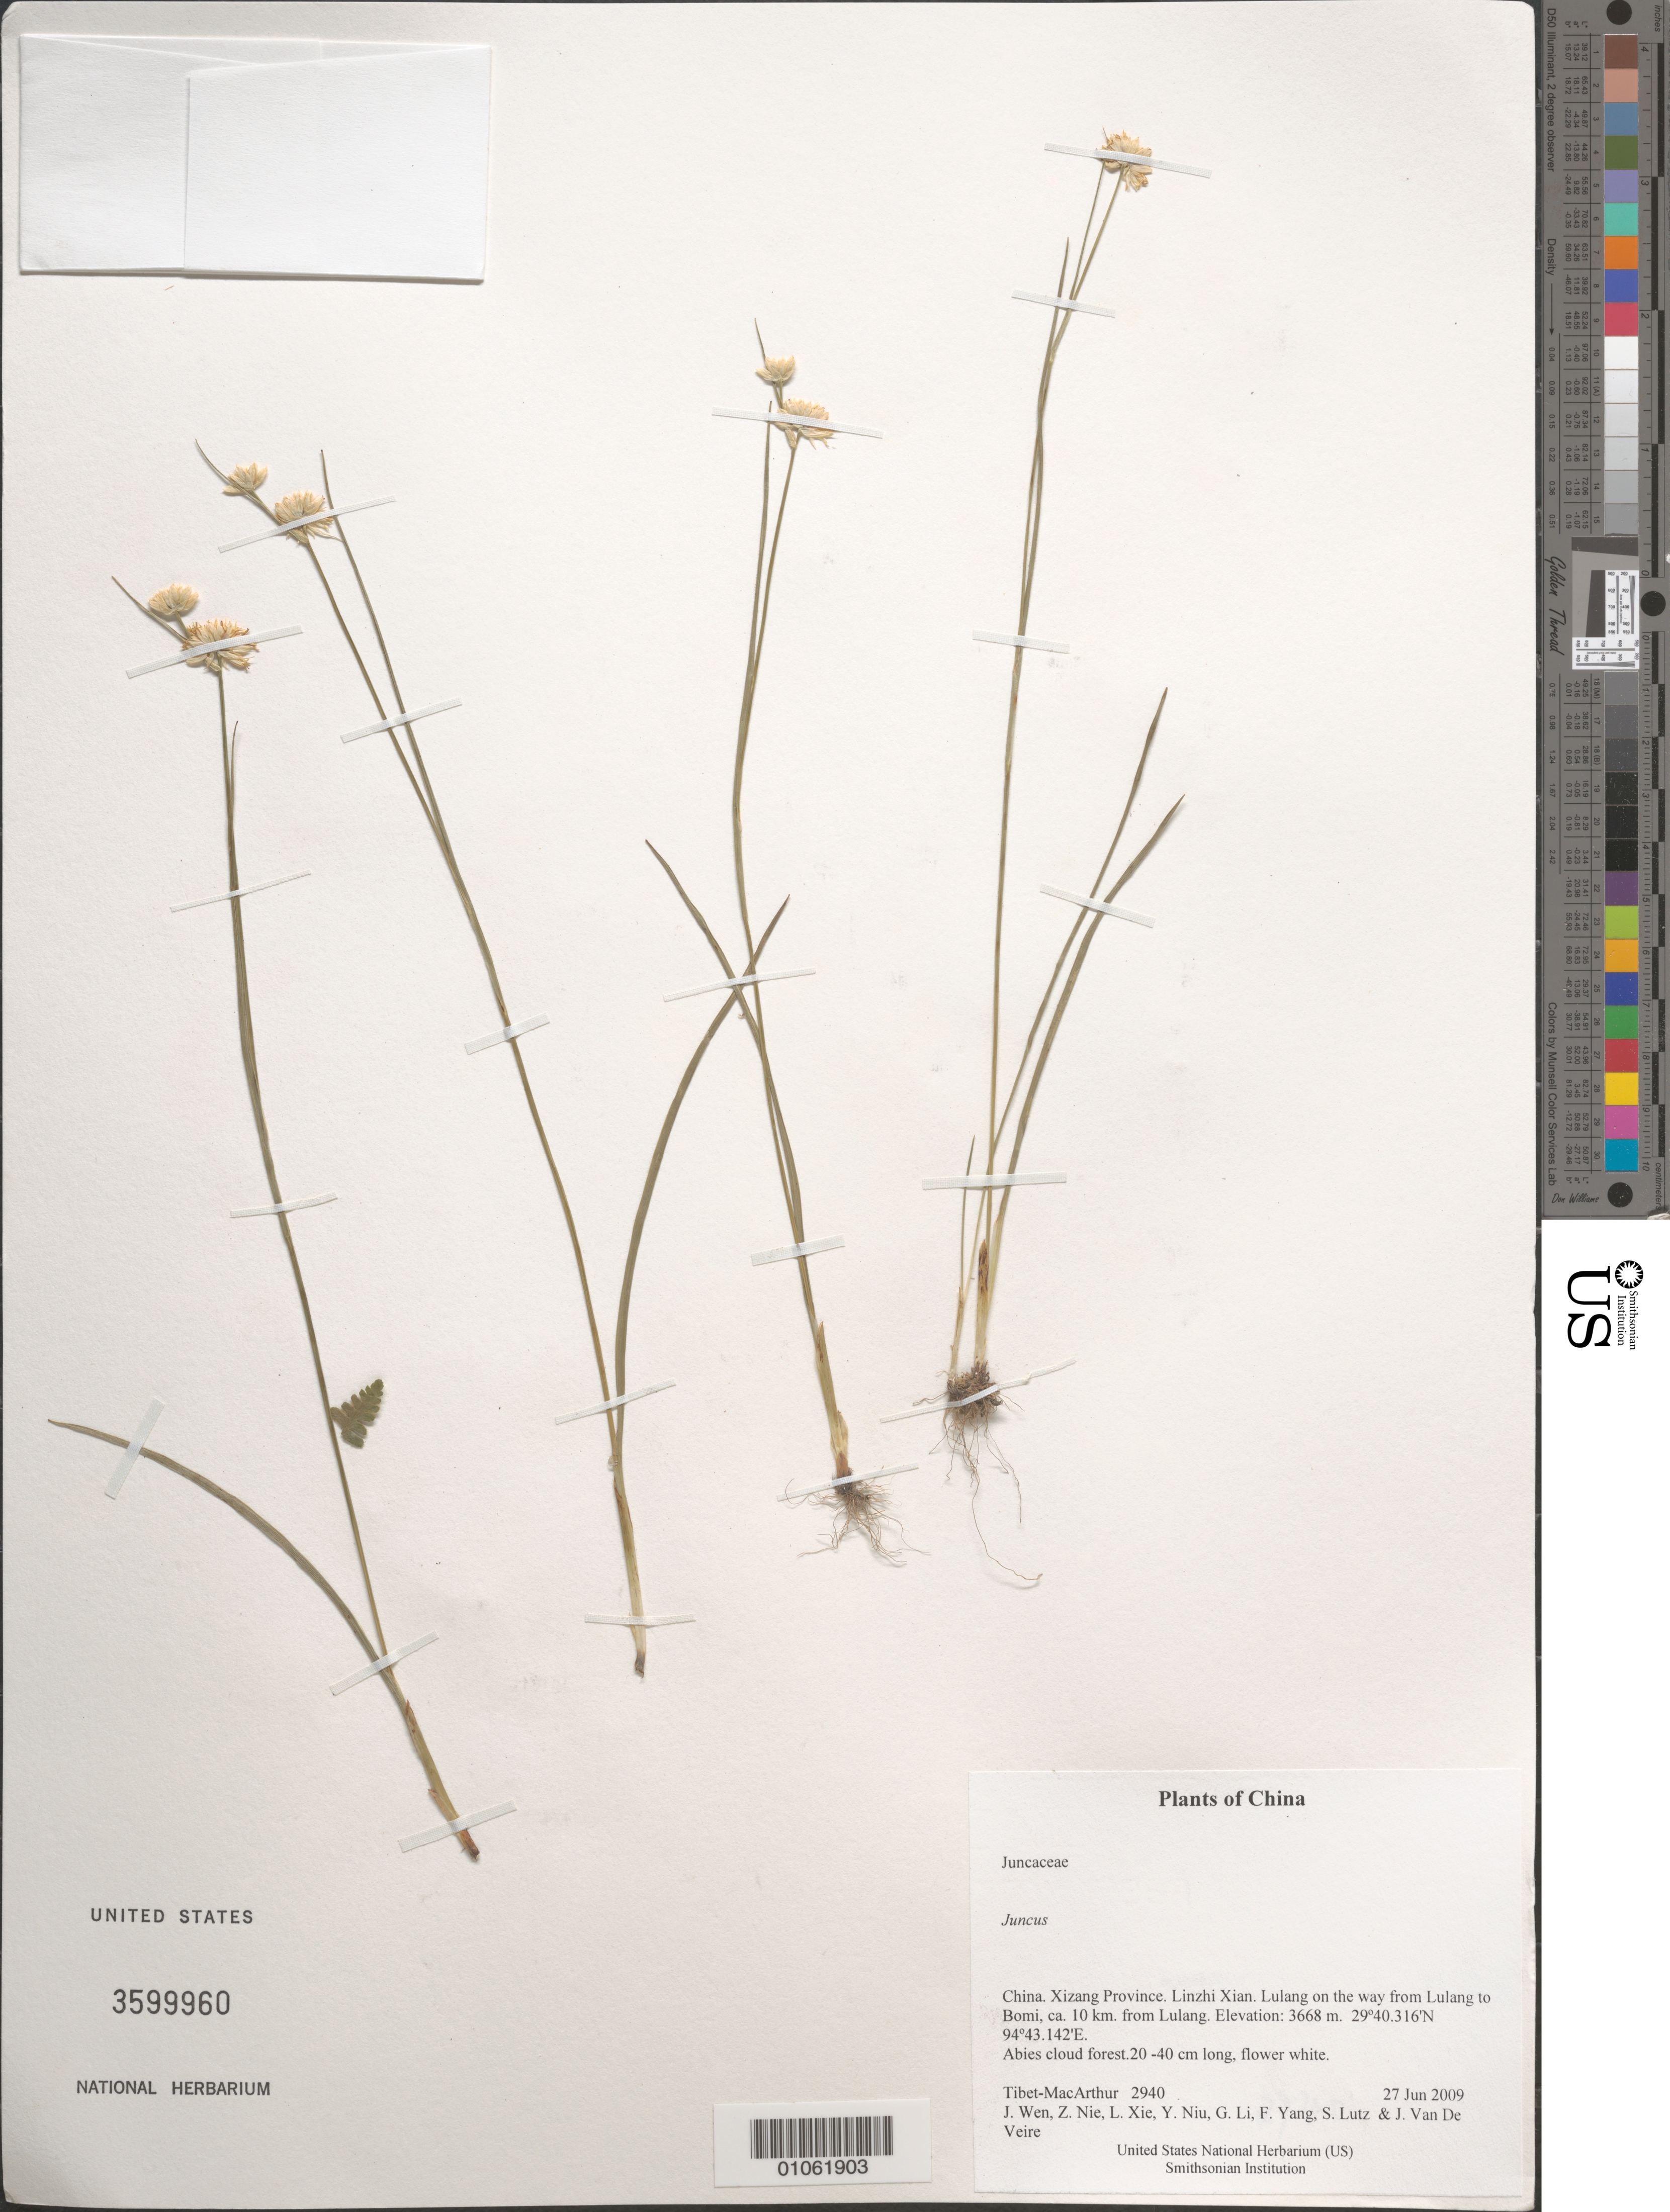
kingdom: Plantae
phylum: Tracheophyta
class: Liliopsida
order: Poales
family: Juncaceae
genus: Juncus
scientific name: Juncus sp.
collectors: Tibet-MacArthur, J. Wen, Z. Nie, L. Xie, Y. Niu, G. Li, F. Yang, S. Lutz & J. Van De Veire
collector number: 2940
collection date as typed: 27 Jun 2009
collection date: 2009-06-27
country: China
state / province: Xizang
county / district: Linzhi Xian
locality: Lulang on the way from Lulang to Bomi, ca. 10 km. from Lulang.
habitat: Abies cloud forest.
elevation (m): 3668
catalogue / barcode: US 3599960